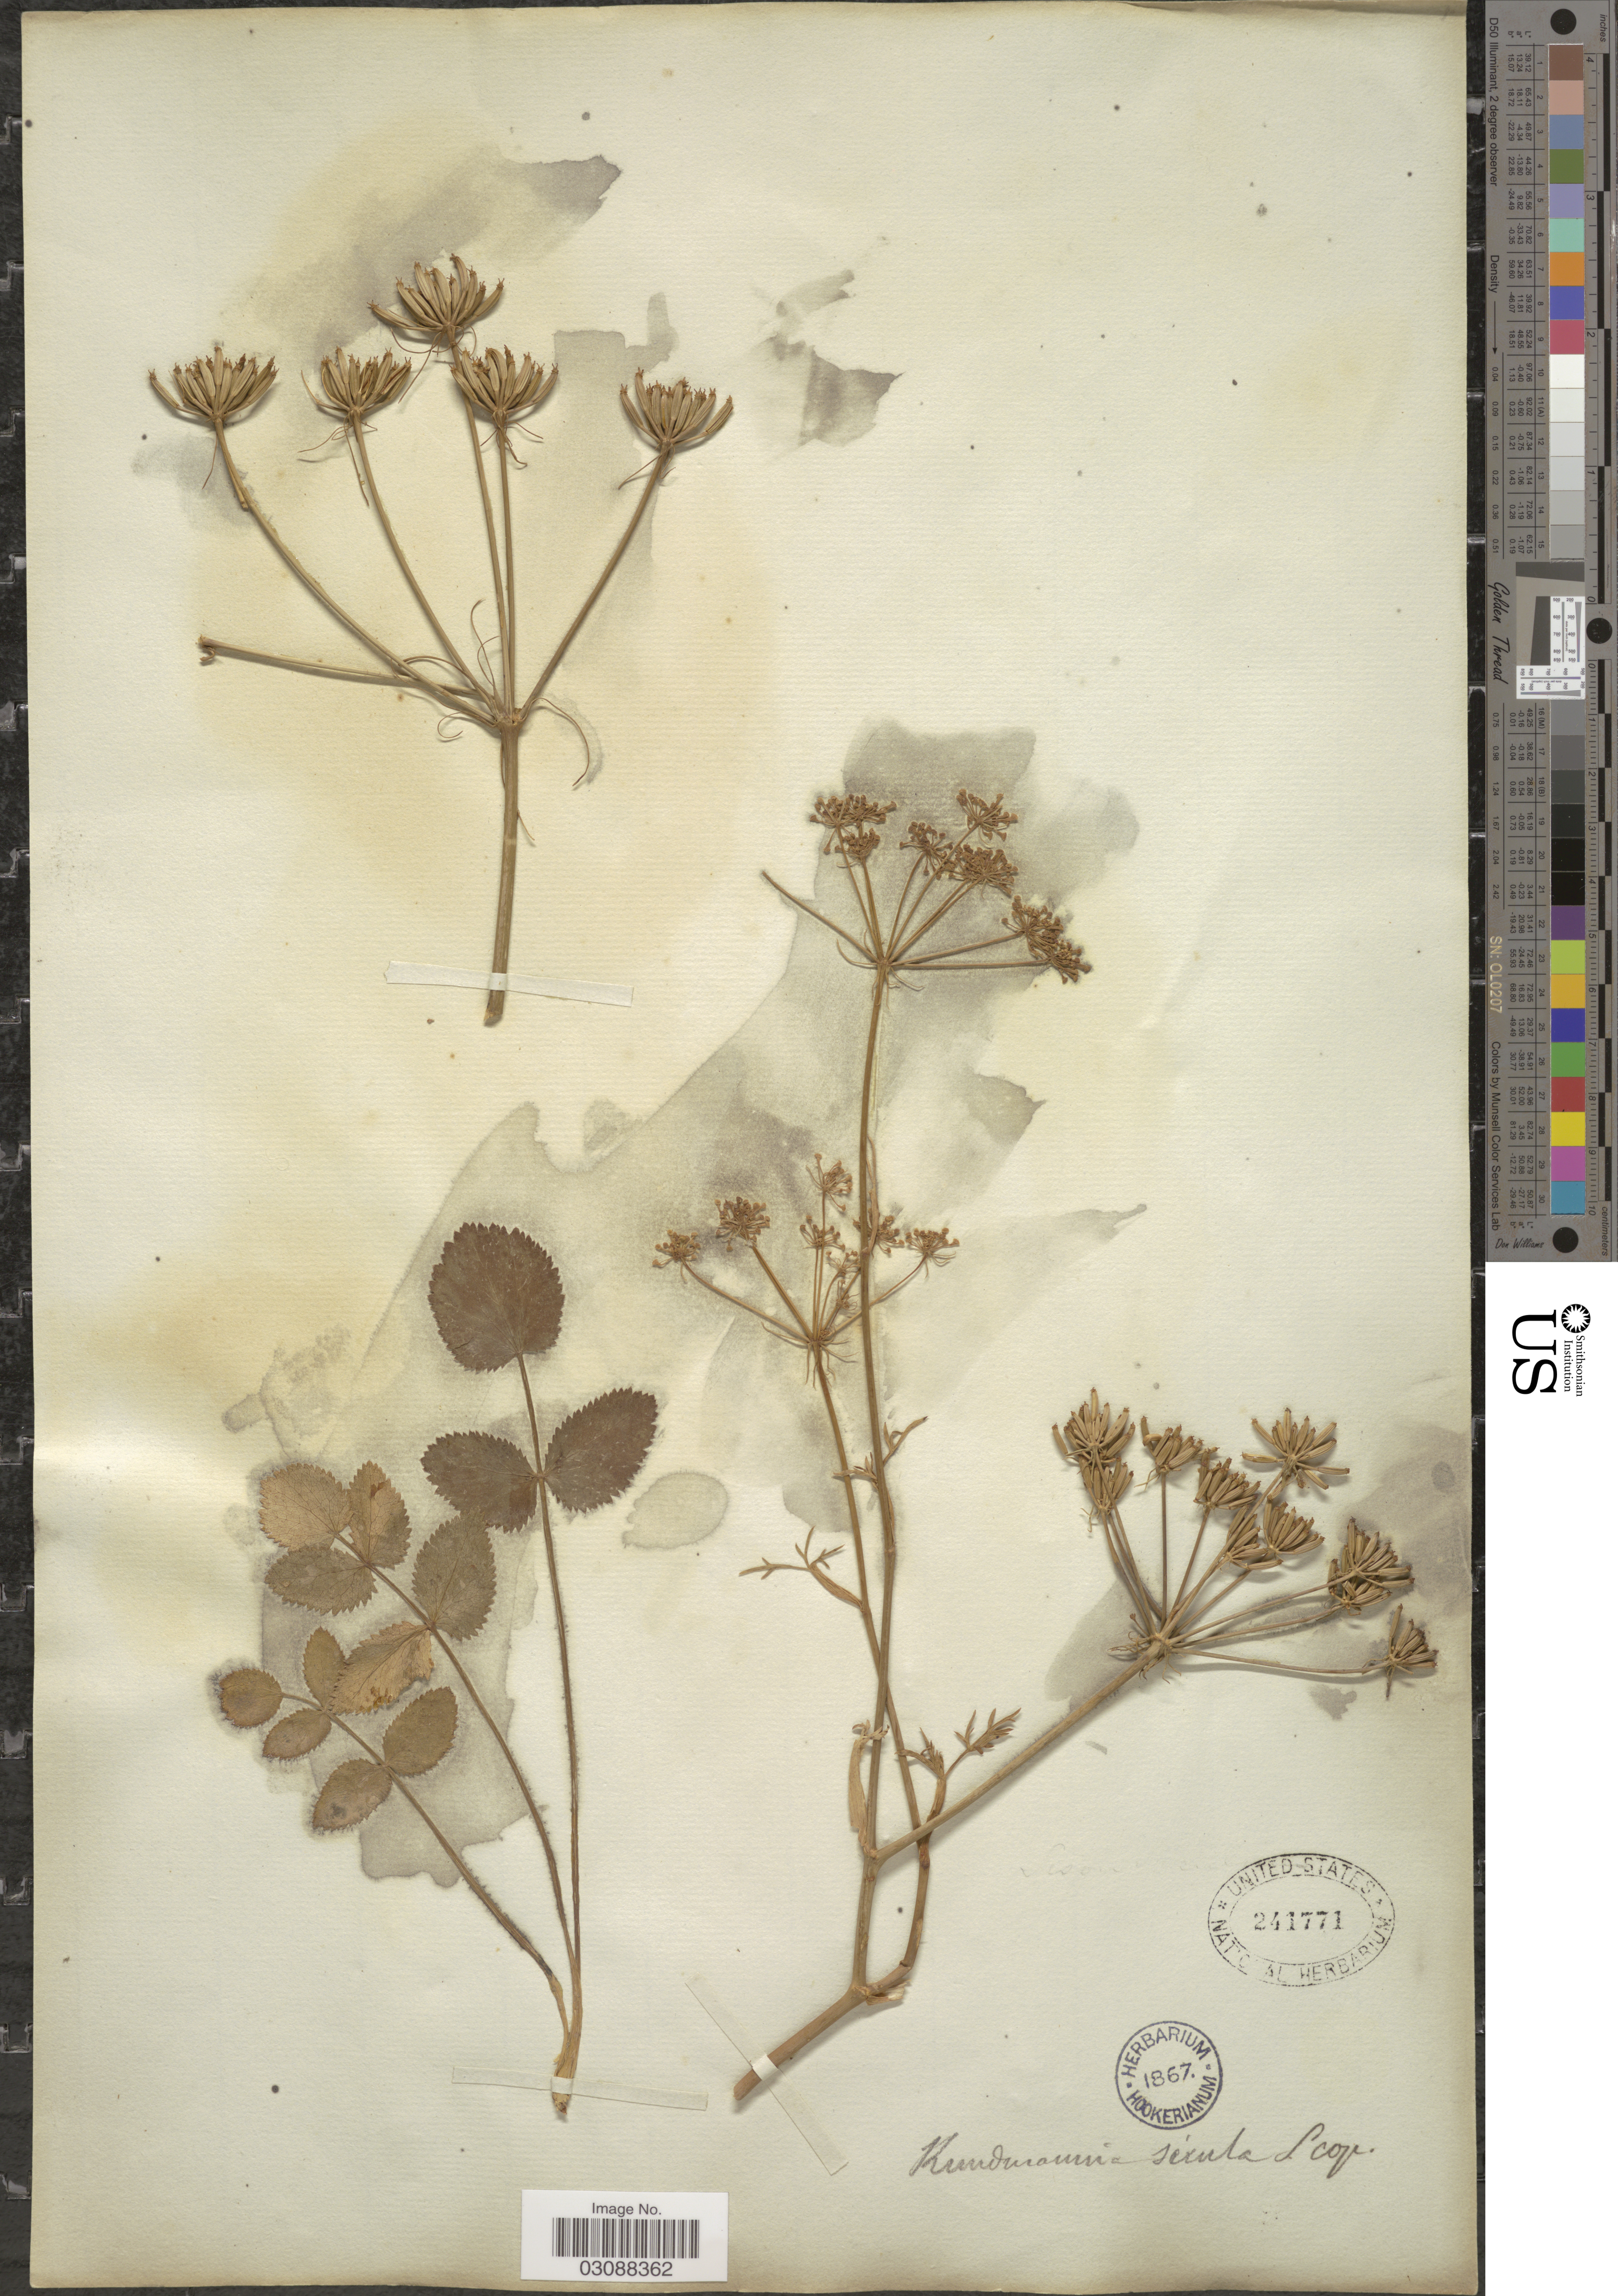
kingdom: Plantae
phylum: Tracheophyta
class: Magnoliopsida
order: Apiales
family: Apiaceae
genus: Kundmannia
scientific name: Kundmannia sicula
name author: (L.) DC.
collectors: ex herb. Hookerianum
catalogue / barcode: US 241771